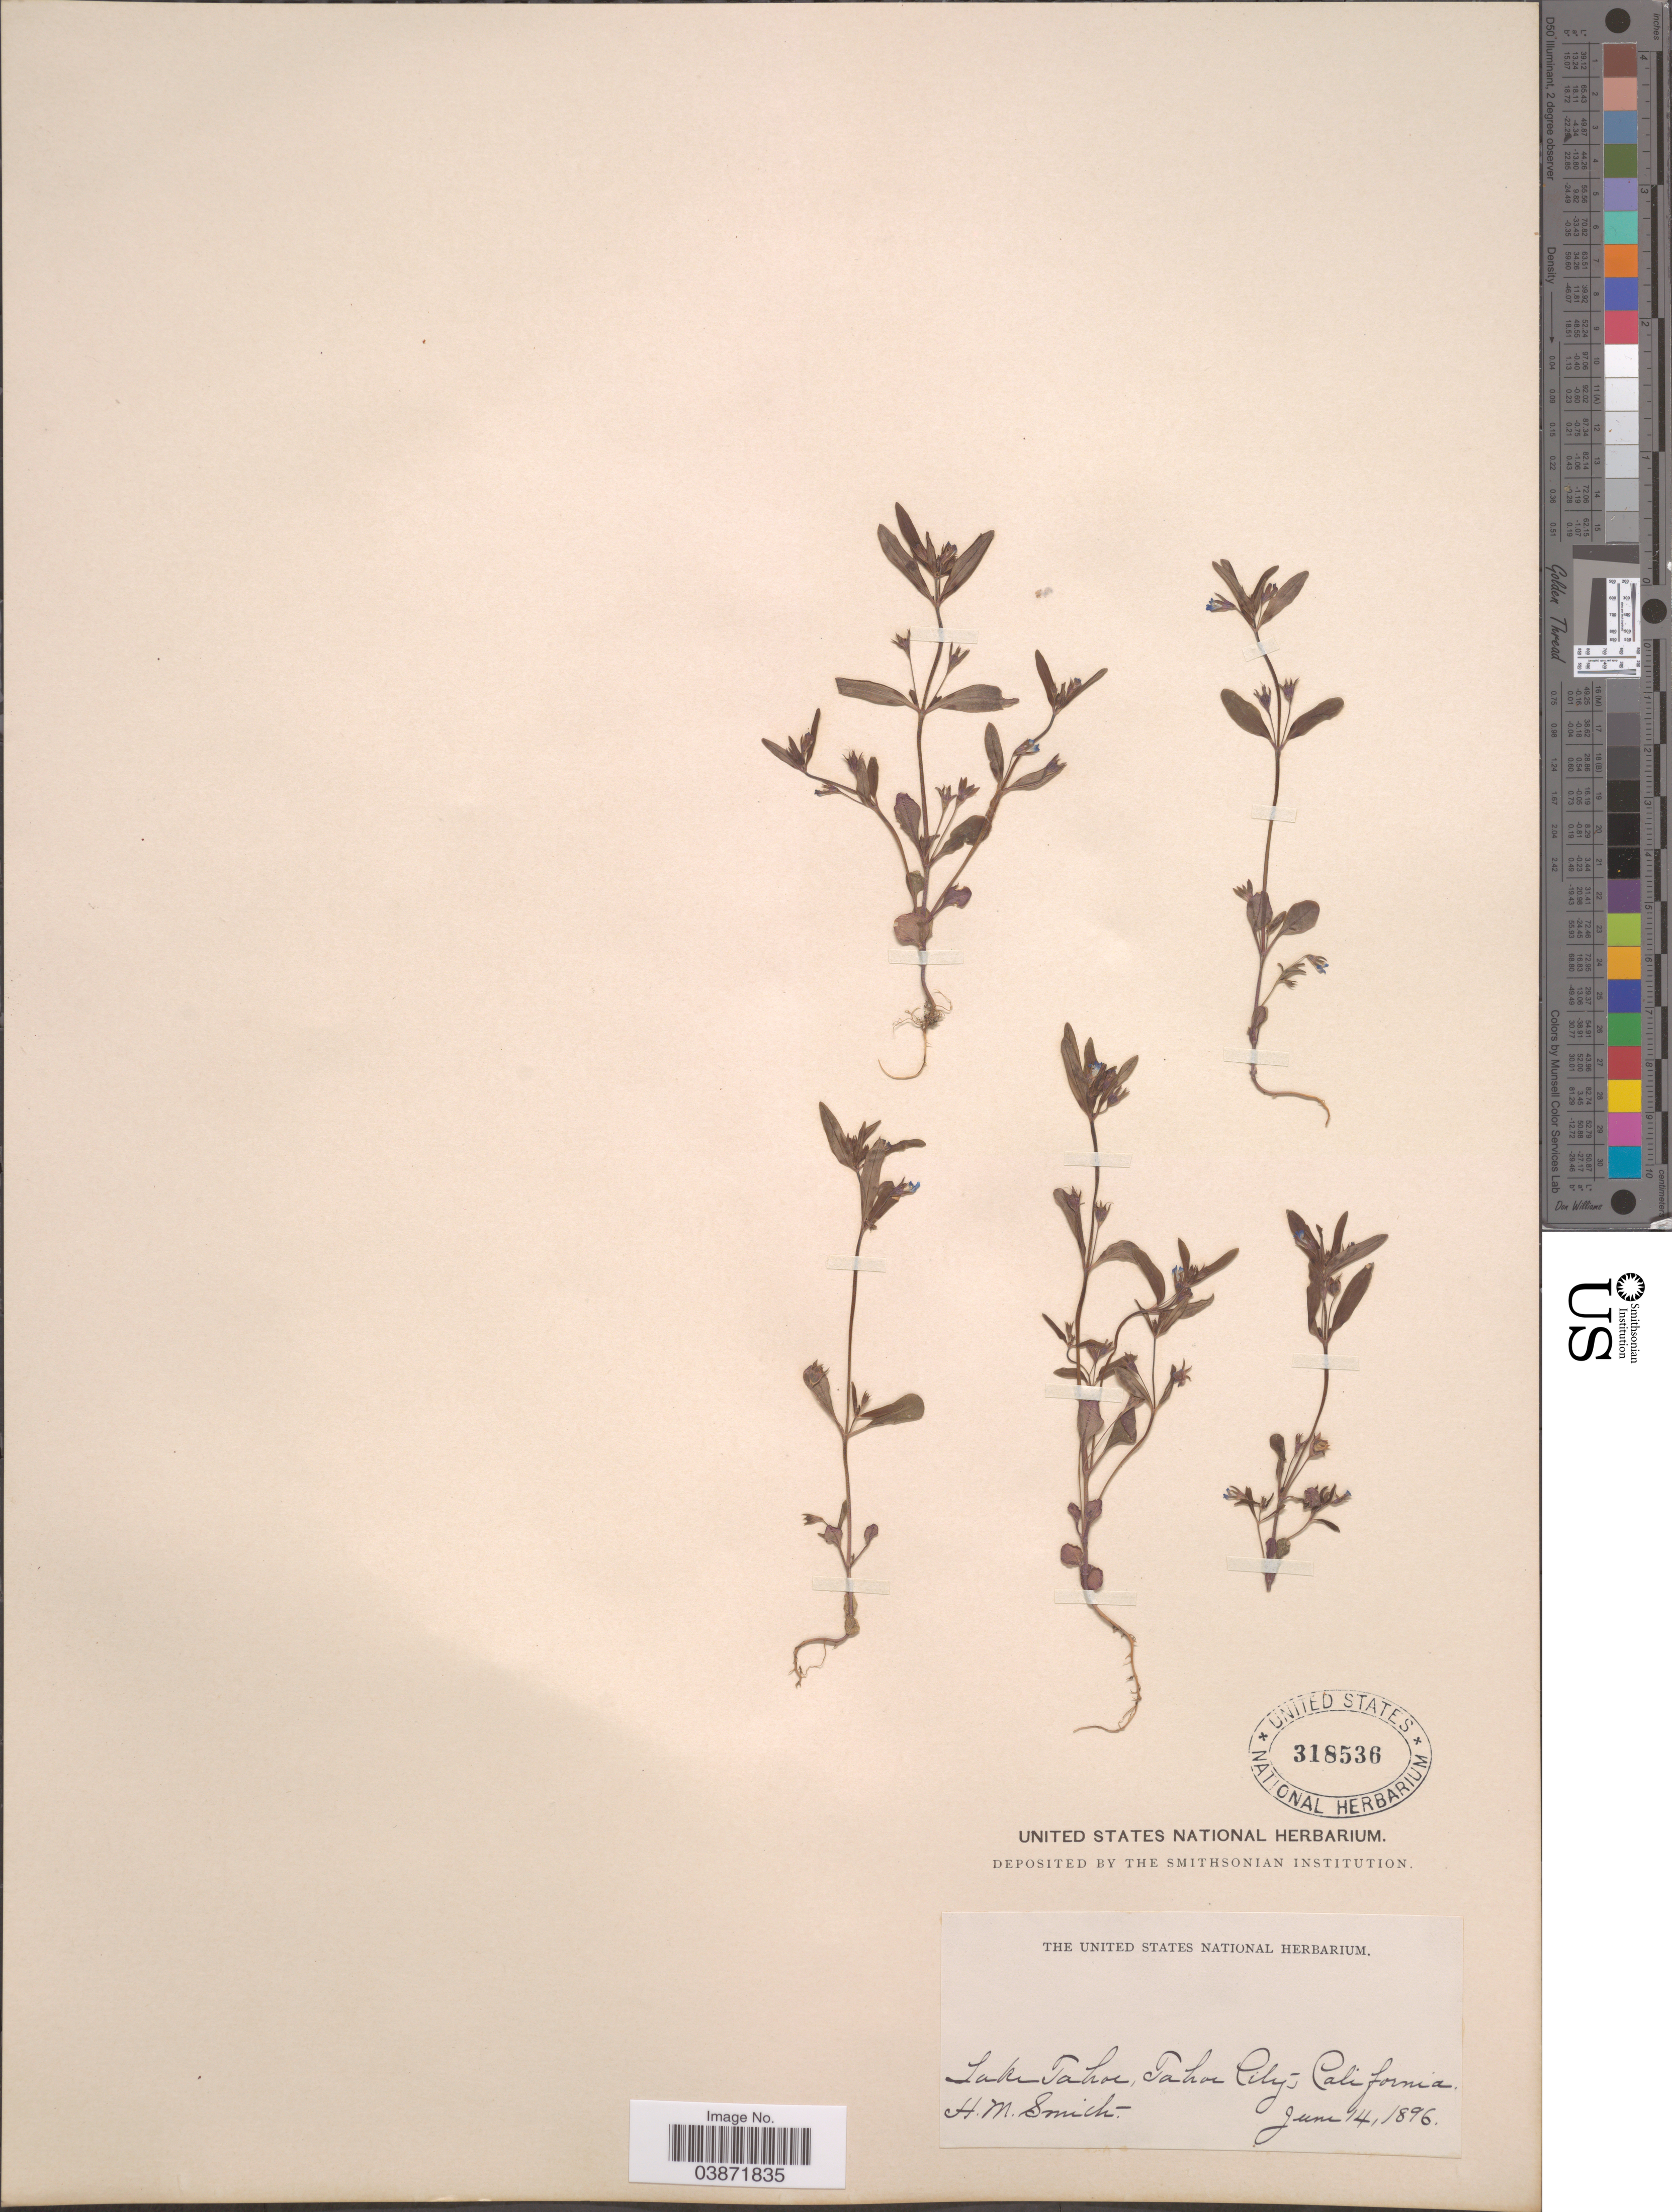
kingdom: Plantae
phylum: Tracheophyta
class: Magnoliopsida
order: Lamiales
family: Plantaginaceae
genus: Collinsia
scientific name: Collinsia sp.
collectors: H. M. Smith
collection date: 1896-06-14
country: United States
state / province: California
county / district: Placer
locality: Lake Tahoe, Tahoe City.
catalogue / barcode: US 318536